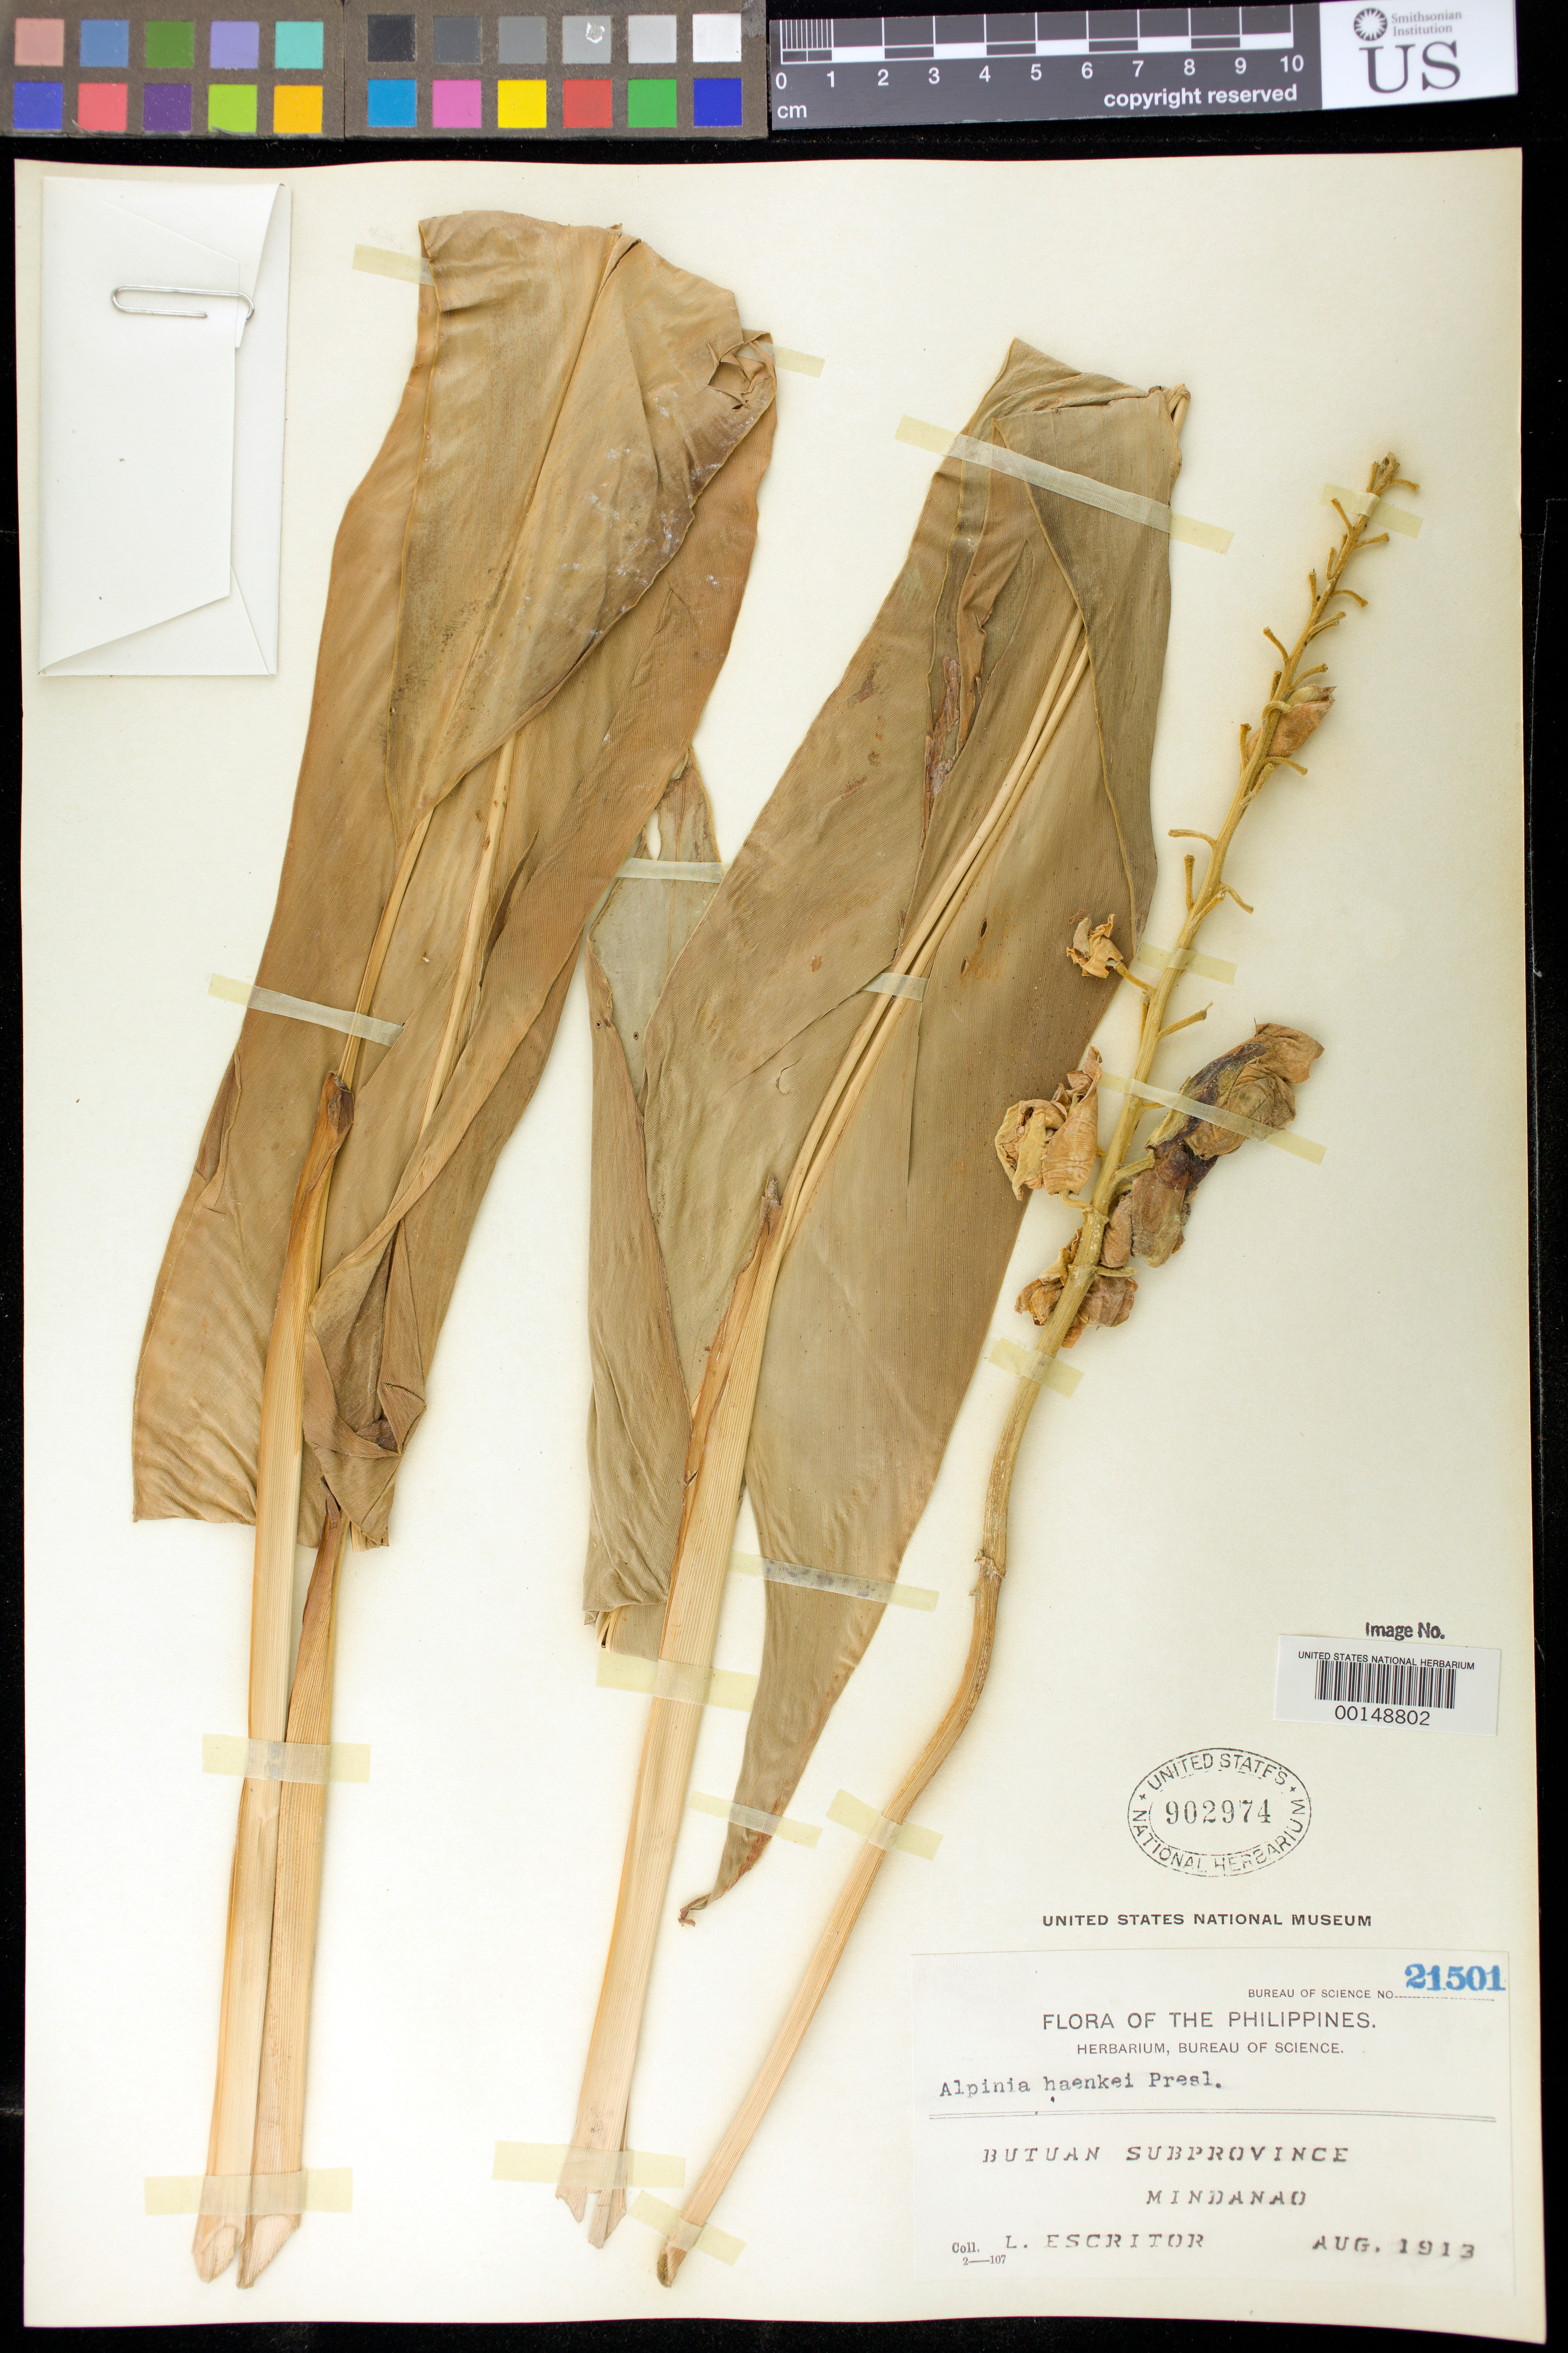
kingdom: Plantae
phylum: Tracheophyta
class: Liliopsida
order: Zingiberales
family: Zingiberaceae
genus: Alpinia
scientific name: Alpinia haenkei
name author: C. Presl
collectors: L. Escritor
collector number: Bur. Sci. 21501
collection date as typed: Aug 1913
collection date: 1913-08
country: Philippines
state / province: Caraga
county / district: Agusan del Norte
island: Mindanao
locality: Butuan subprovince [= Butuan City (province)]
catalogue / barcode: US 902974